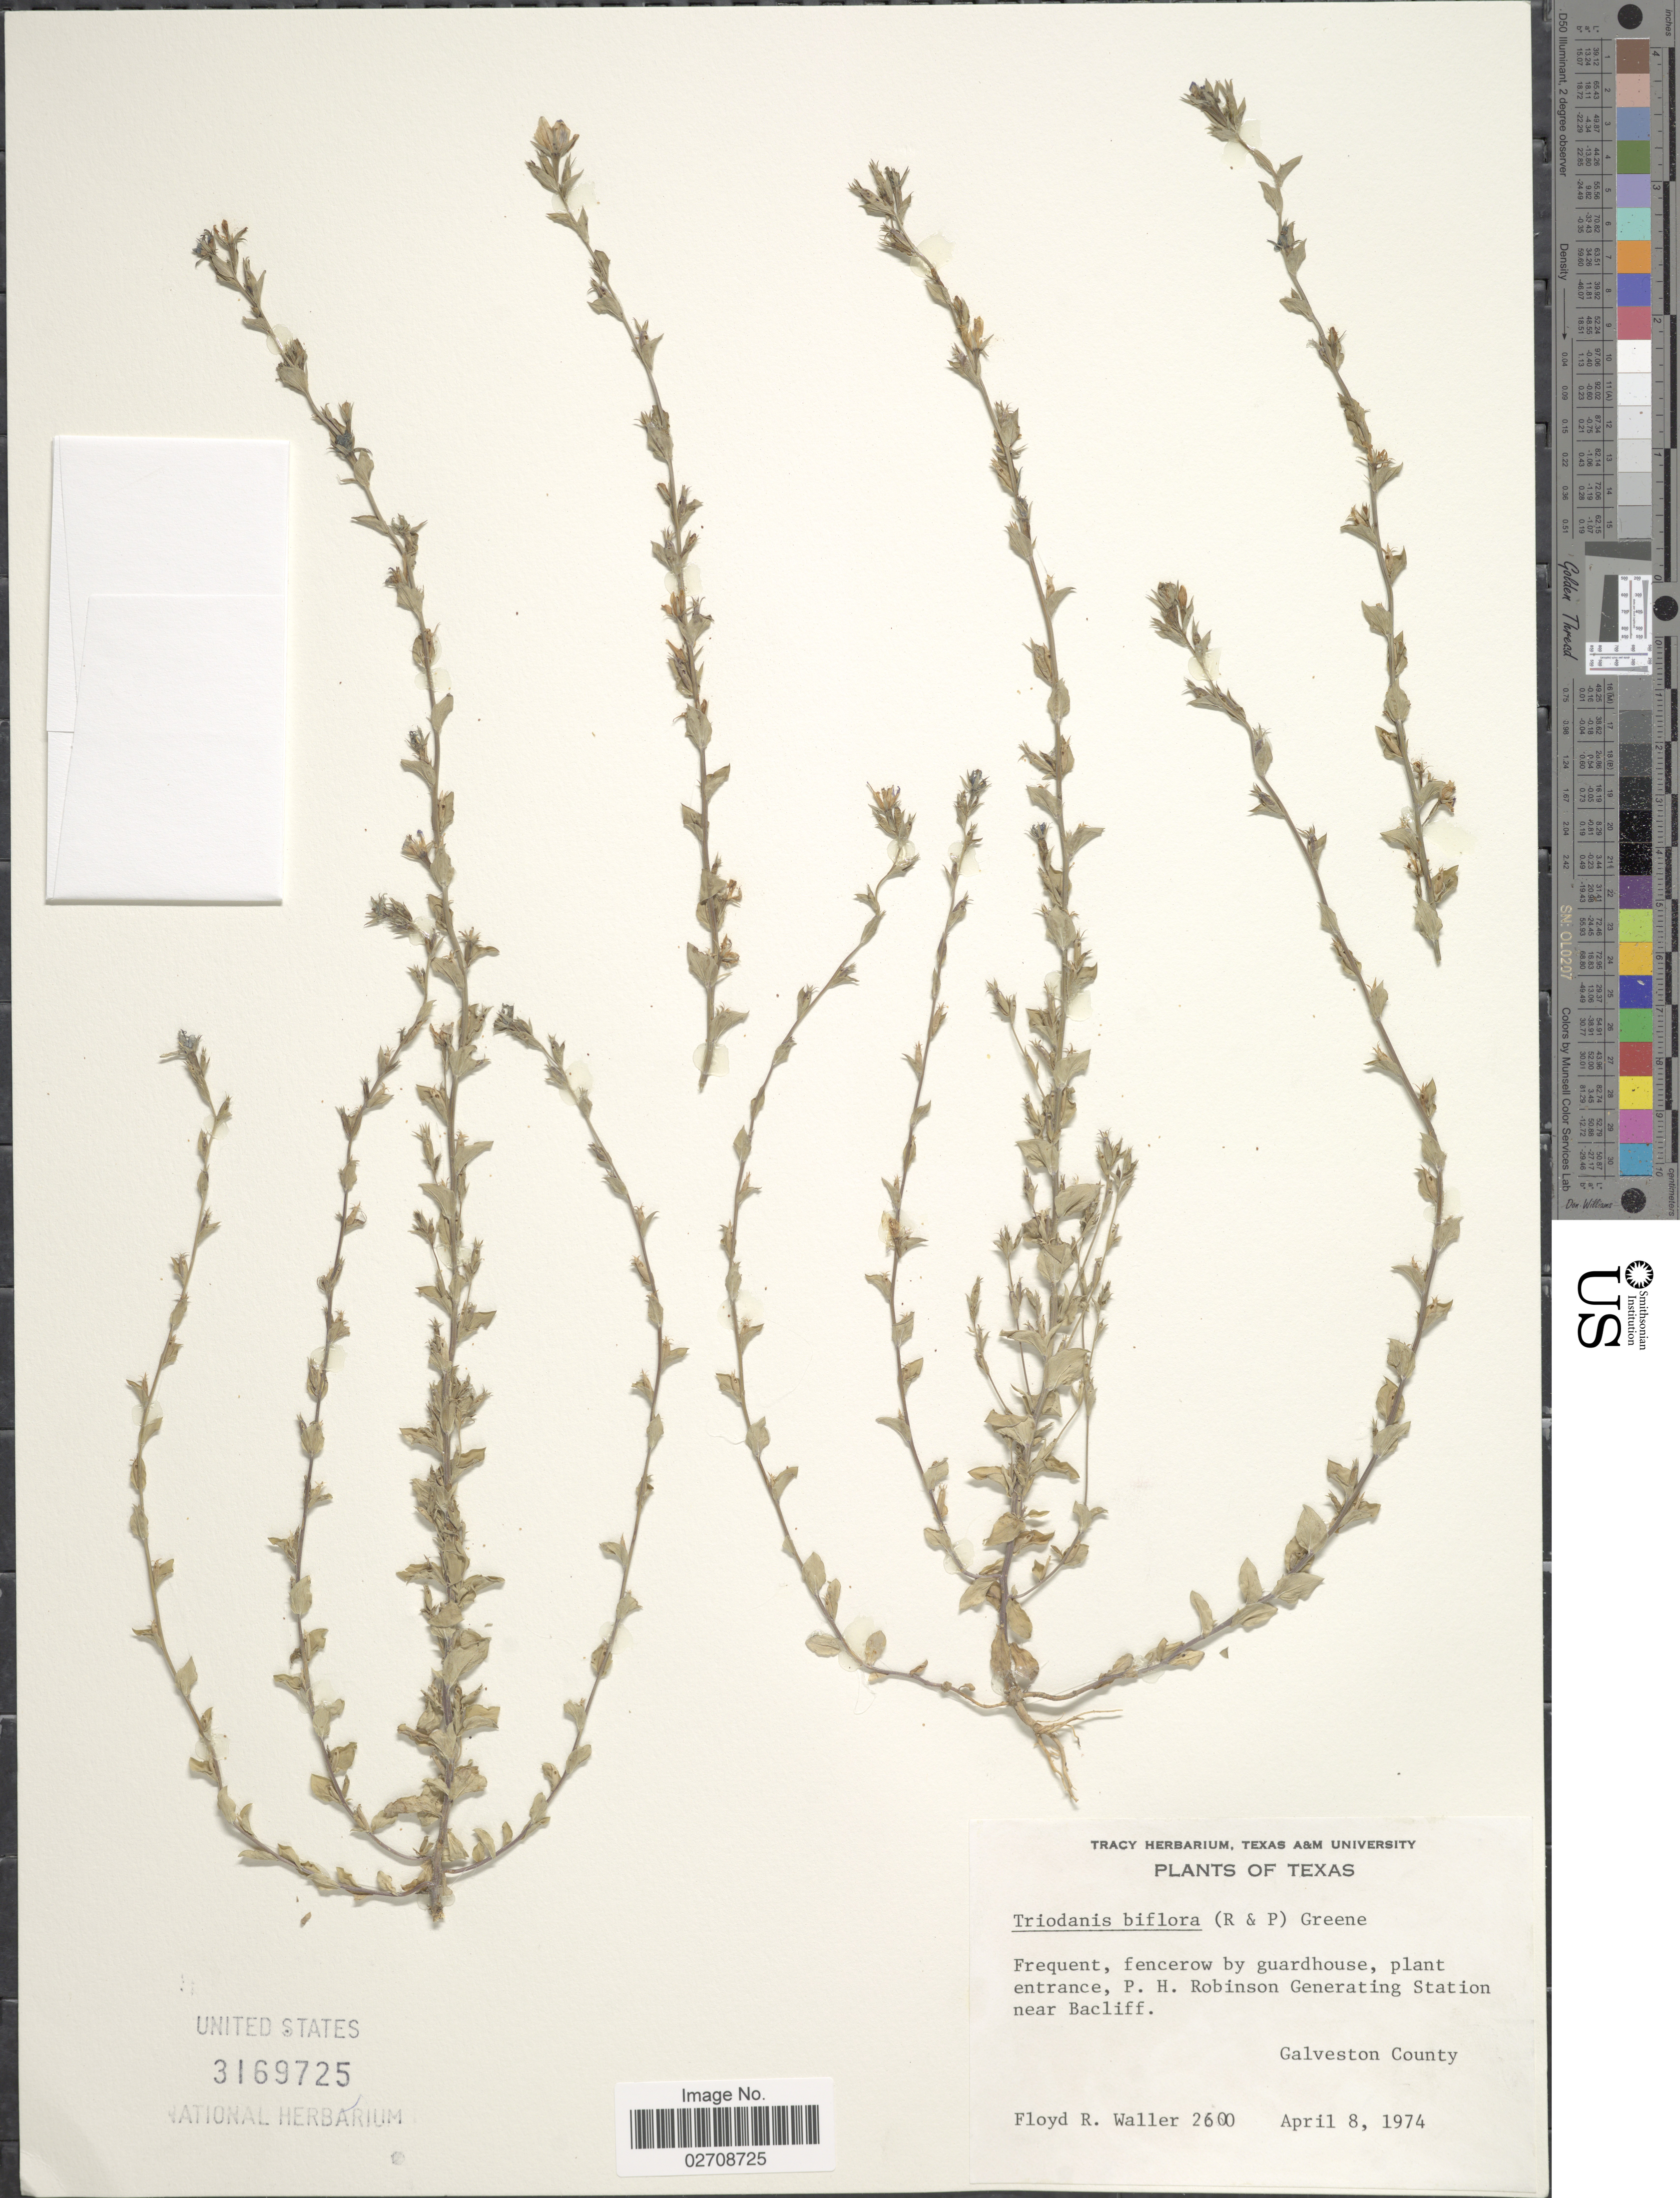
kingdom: Plantae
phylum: Tracheophyta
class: Magnoliopsida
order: Asterales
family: Campanulaceae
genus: Triodanis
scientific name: Triodanis biflora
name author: (Ruiz & Pav.) Greene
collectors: F. R. Waller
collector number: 2600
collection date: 1974-04-08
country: United States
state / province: Texas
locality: Fencerow by guardhouse, plant entrance, P. H. Robinson Generating Station near Bacliff, Galveston County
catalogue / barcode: US 3169725